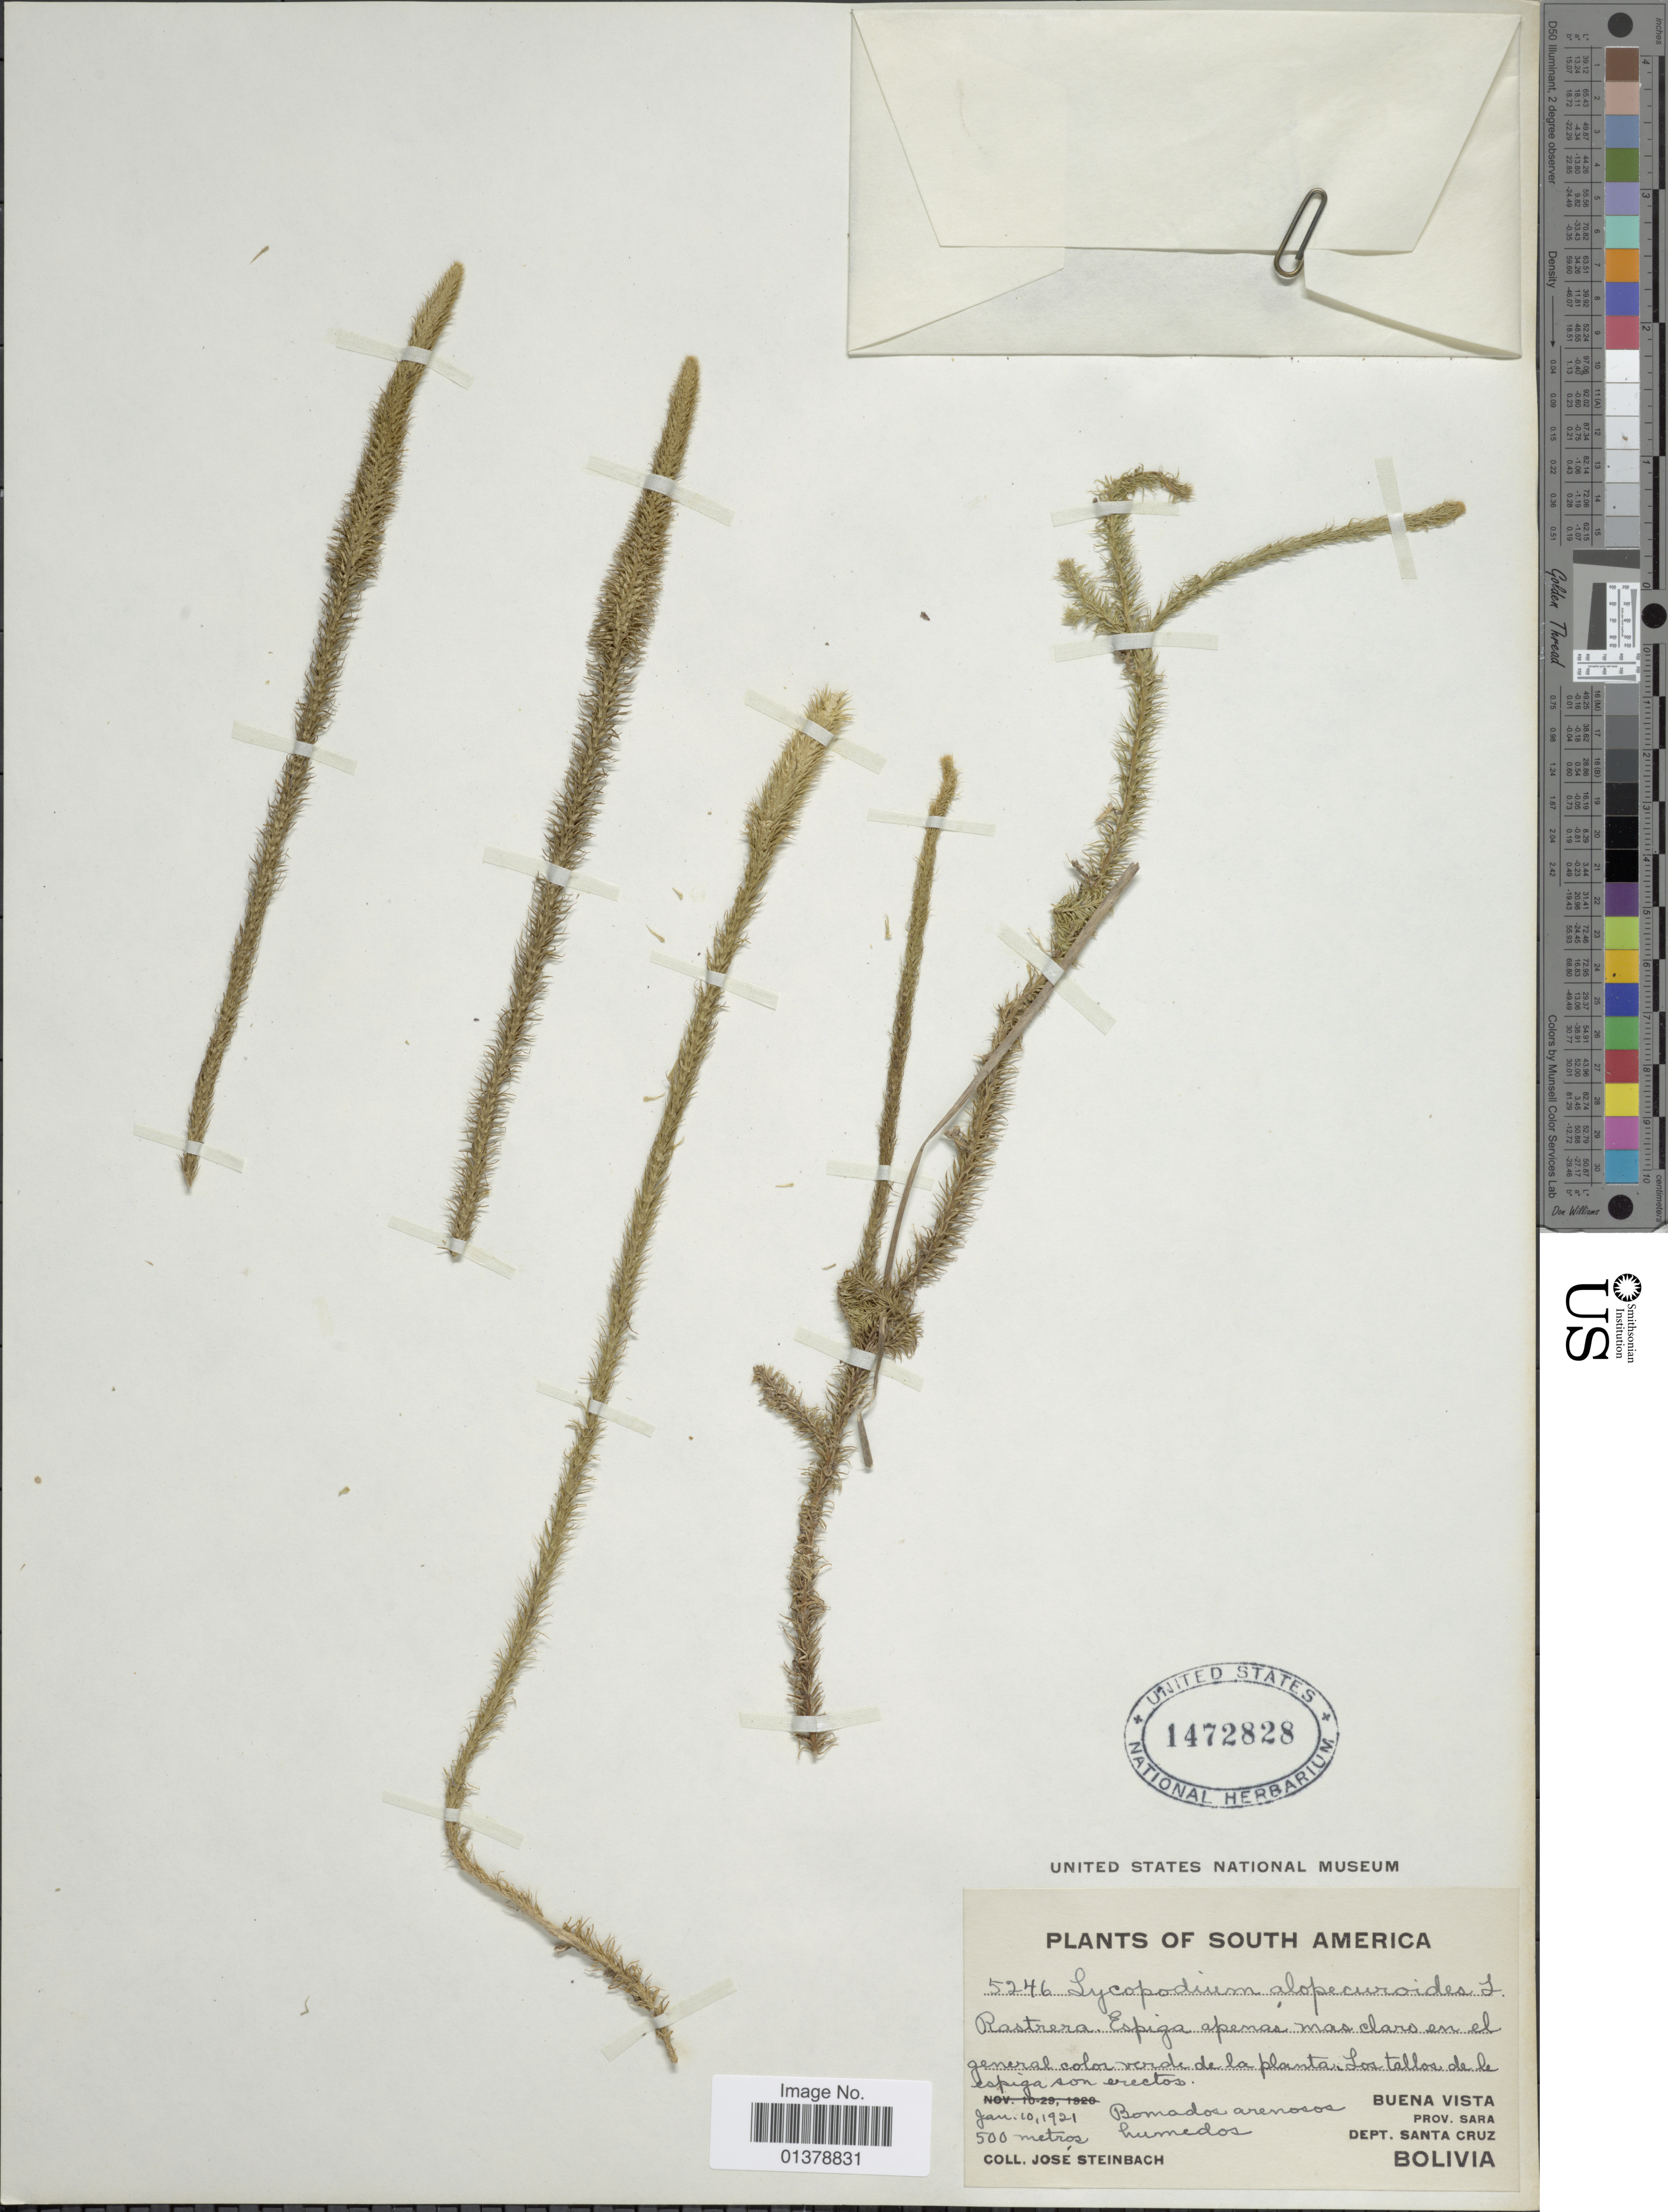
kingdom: Plantae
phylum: Tracheophyta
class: Lycopodiopsida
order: Lycopodiales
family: Lycopodiaceae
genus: Lycopodiella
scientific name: Lycopodiella alopecuroides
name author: (L.) Cranfill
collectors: J. Steinbach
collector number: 5246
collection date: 1921-01-10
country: Bolivia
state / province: Santa Cruz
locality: Buena Vista, Prov. Sara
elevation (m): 500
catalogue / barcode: US 1472828